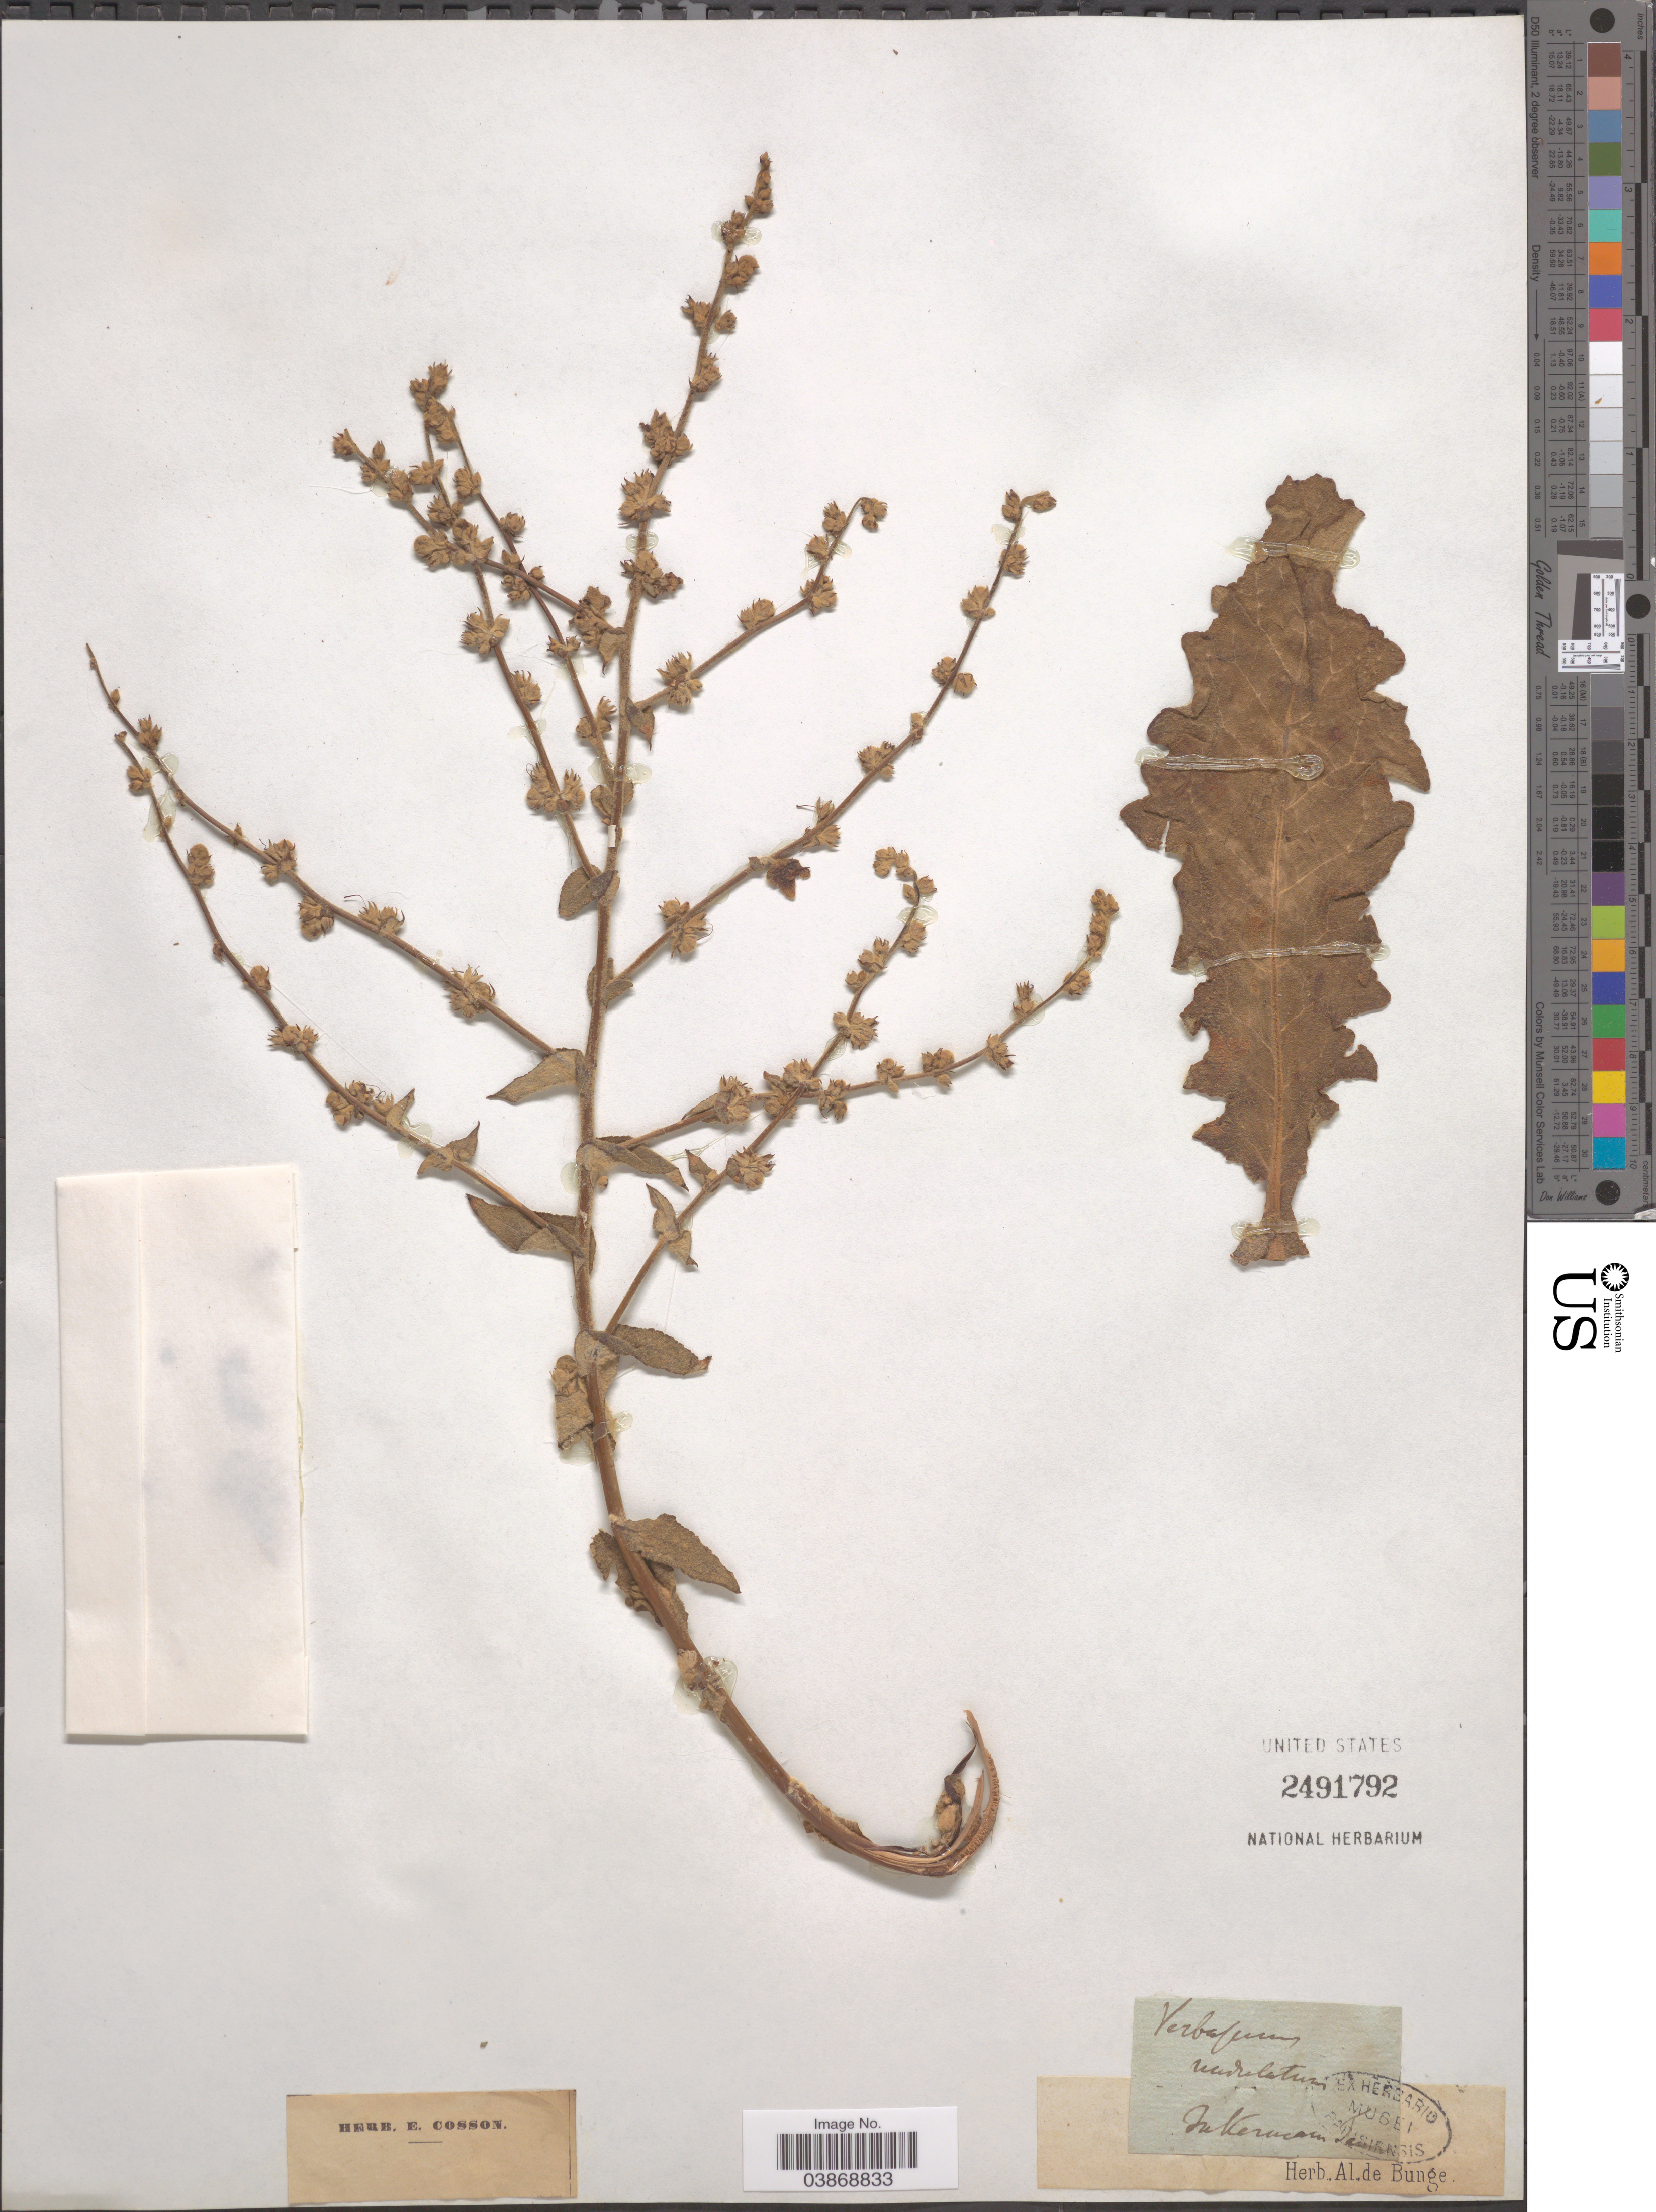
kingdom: Plantae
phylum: Tracheophyta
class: Magnoliopsida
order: Lamiales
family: Scrophulariaceae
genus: Verbascum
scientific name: Verbascum undulatum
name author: Lam.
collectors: Ex Herb. A. De Bunge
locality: Inkerman [illegible text].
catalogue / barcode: US 2491792